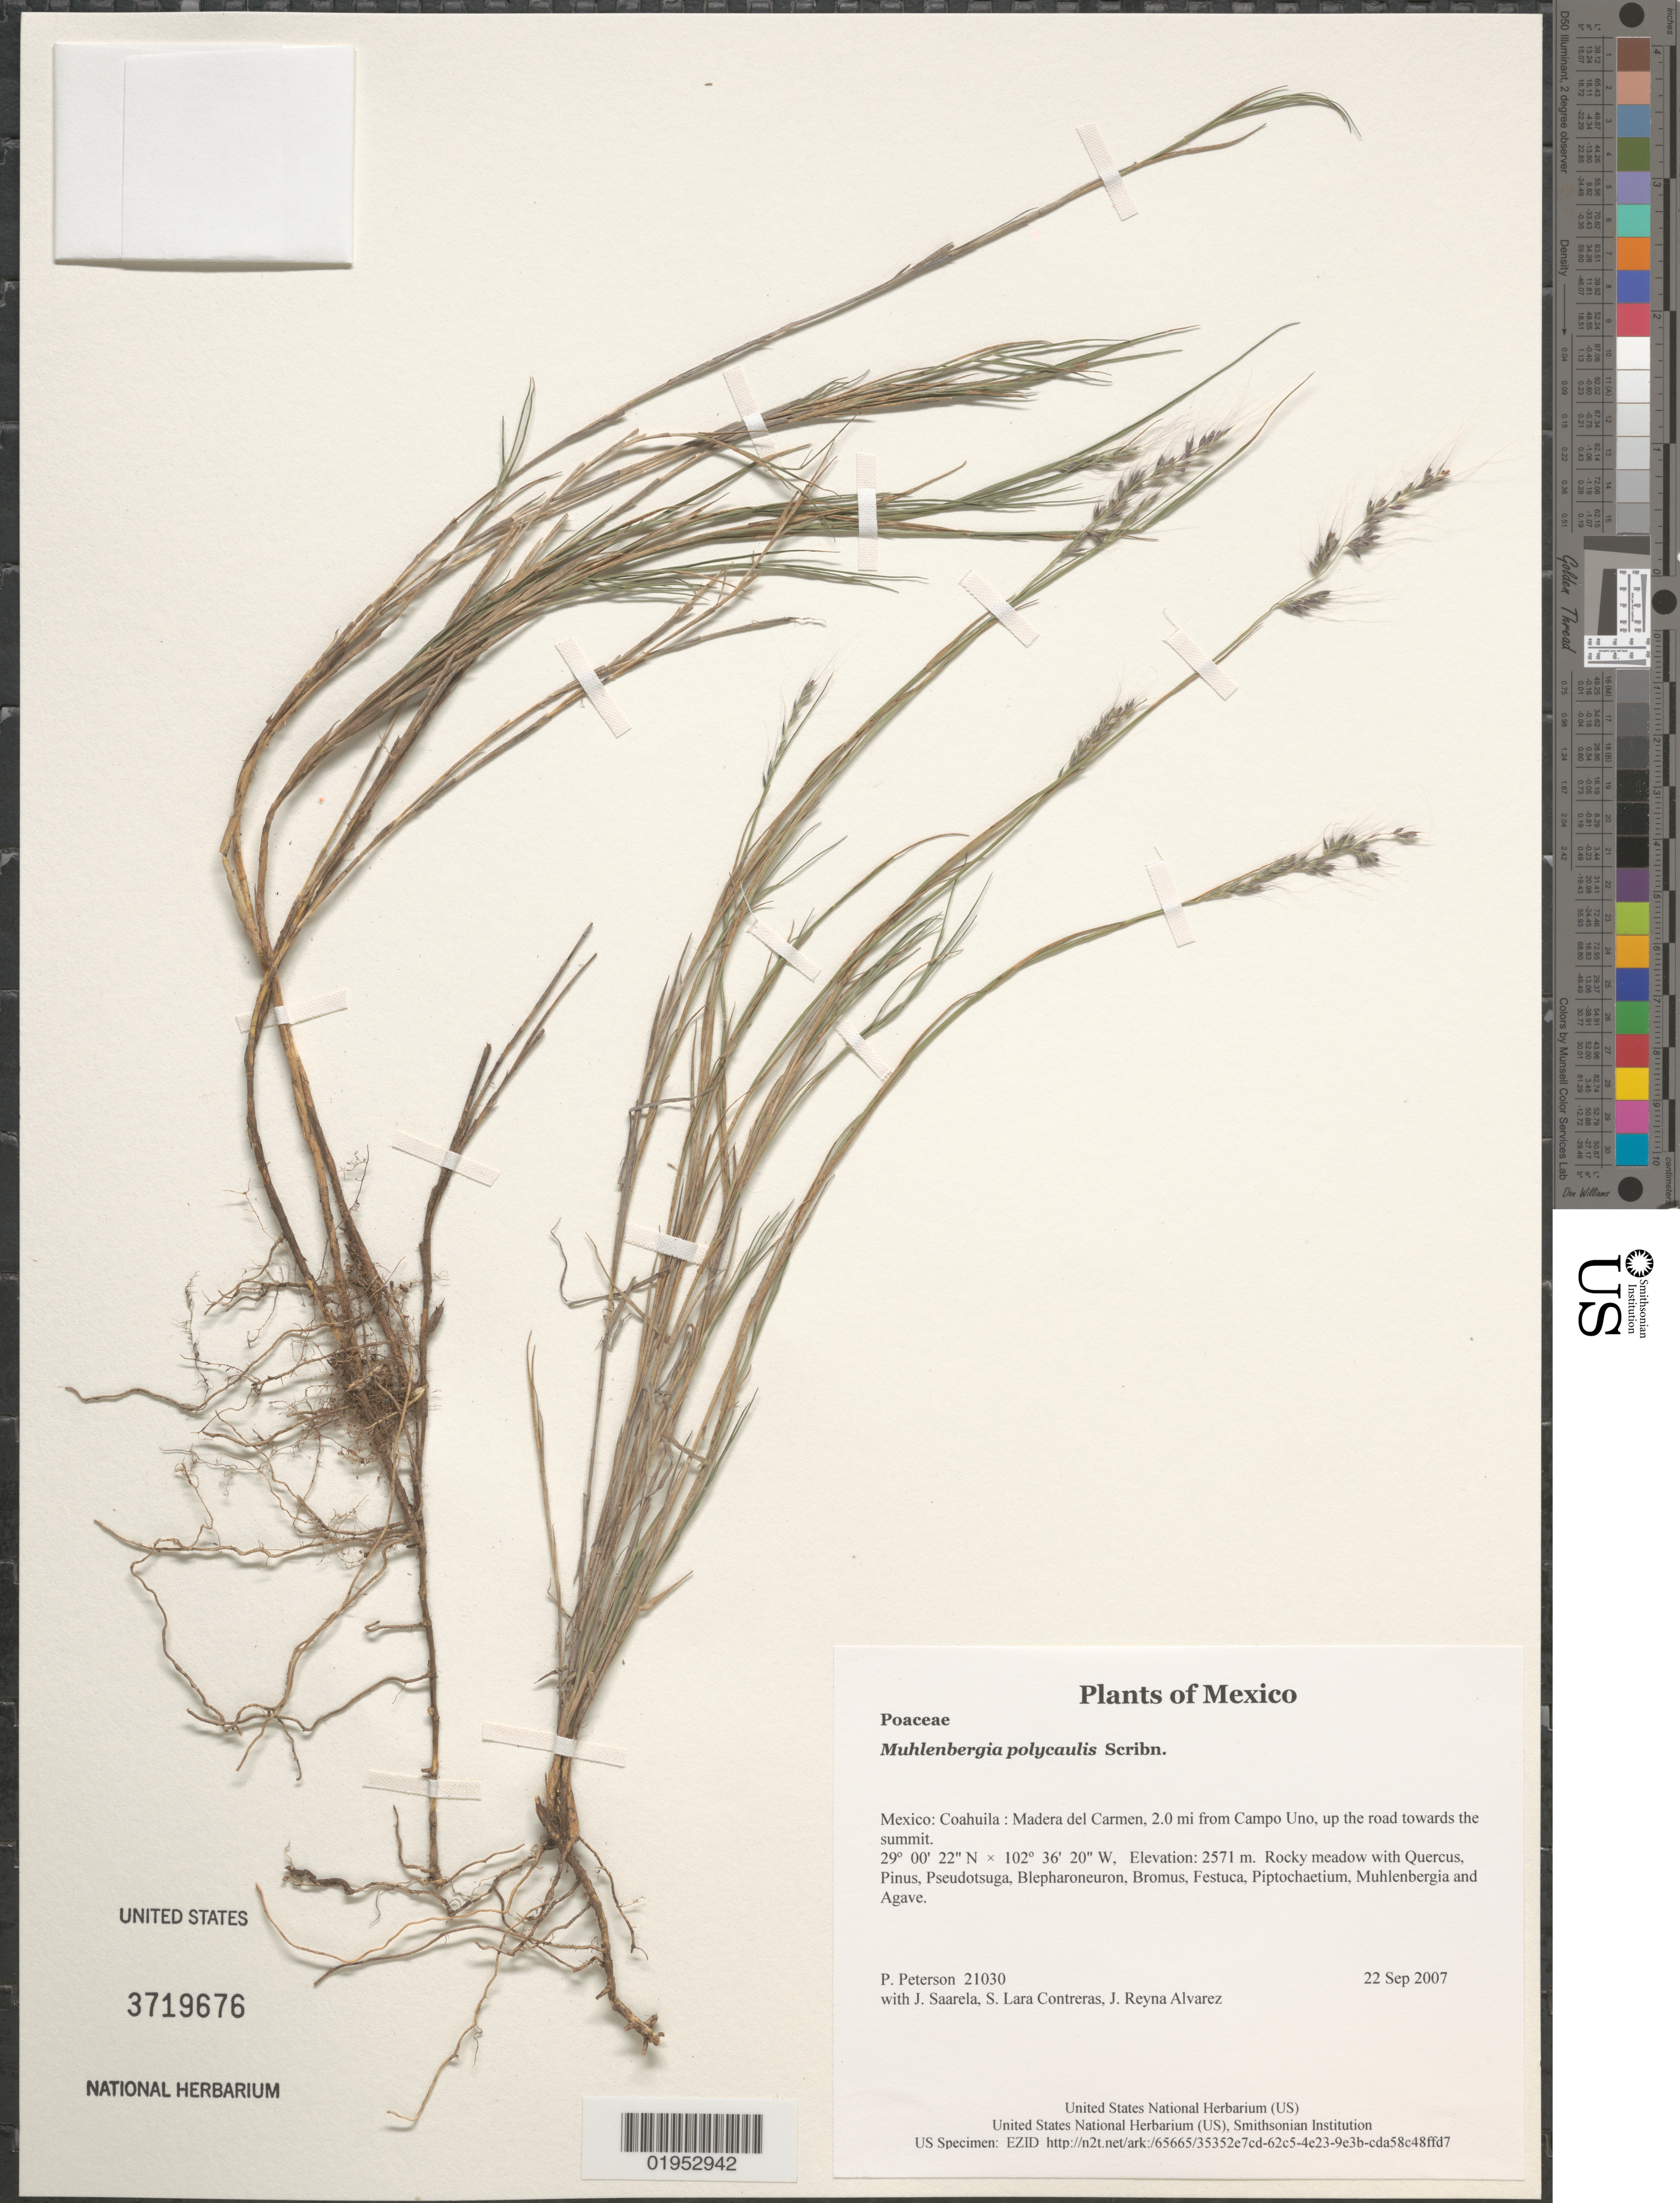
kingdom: Plantae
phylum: Tracheophyta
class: Liliopsida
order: Poales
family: Poaceae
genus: Muhlenbergia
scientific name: Muhlenbergia polycaulis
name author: Scribn.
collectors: P. M. Peterson, J. Saarela, S. Lara Contreras & J. Reyna Alvarez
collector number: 21030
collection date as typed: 22 Sep 2007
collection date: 2007-09-22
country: Mexico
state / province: Coahuila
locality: Madera del Carmen, 2.0 mi from Campo Uno, up the road towards the summit.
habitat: Rocky meadow with Quercus, Pinus, Pseudotsuga, Blepharoneuron, Bromus, Festuca, Piptochaetium, Muhlenbergia and Agave.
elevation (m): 2571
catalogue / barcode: US 3719676